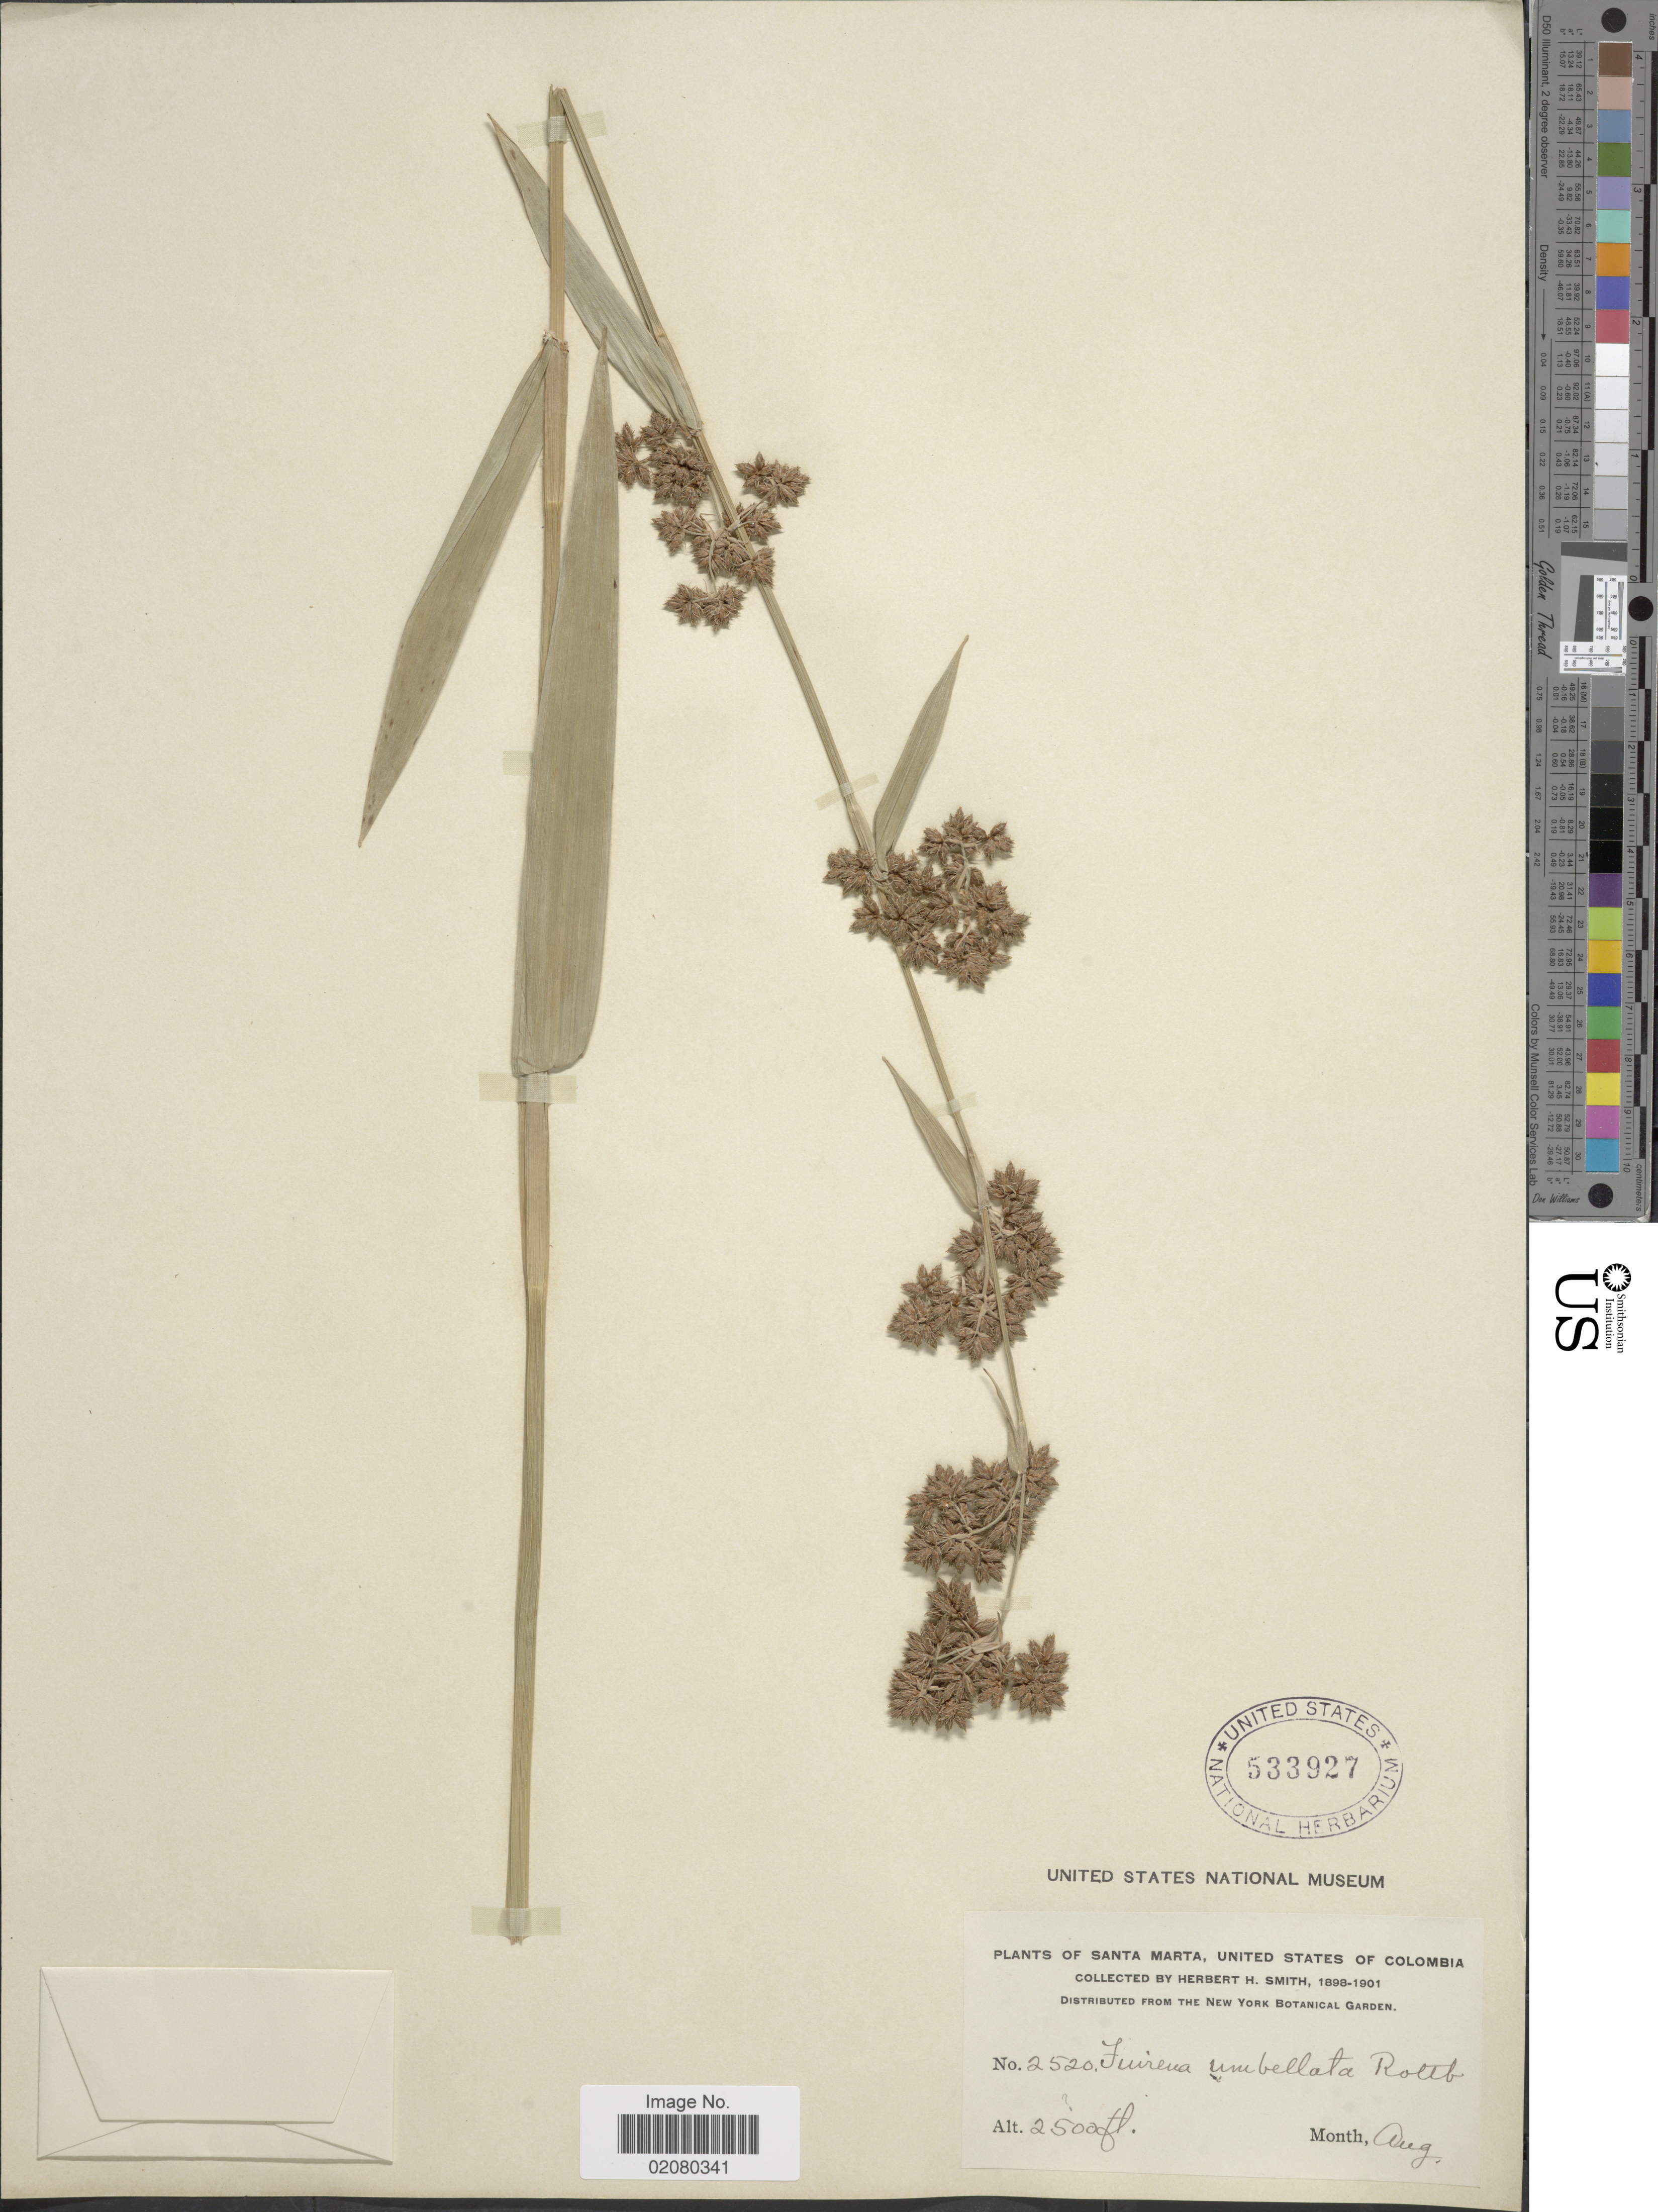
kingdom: Plantae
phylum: Tracheophyta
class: Liliopsida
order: Poales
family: Cyperaceae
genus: Fuirena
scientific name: Fuirena umbellata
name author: Rottb.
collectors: H. H. Smith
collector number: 2520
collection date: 1898-08/1901-08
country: Colombia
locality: Santa Marta, United States of Colombia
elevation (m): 762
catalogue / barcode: US 533927